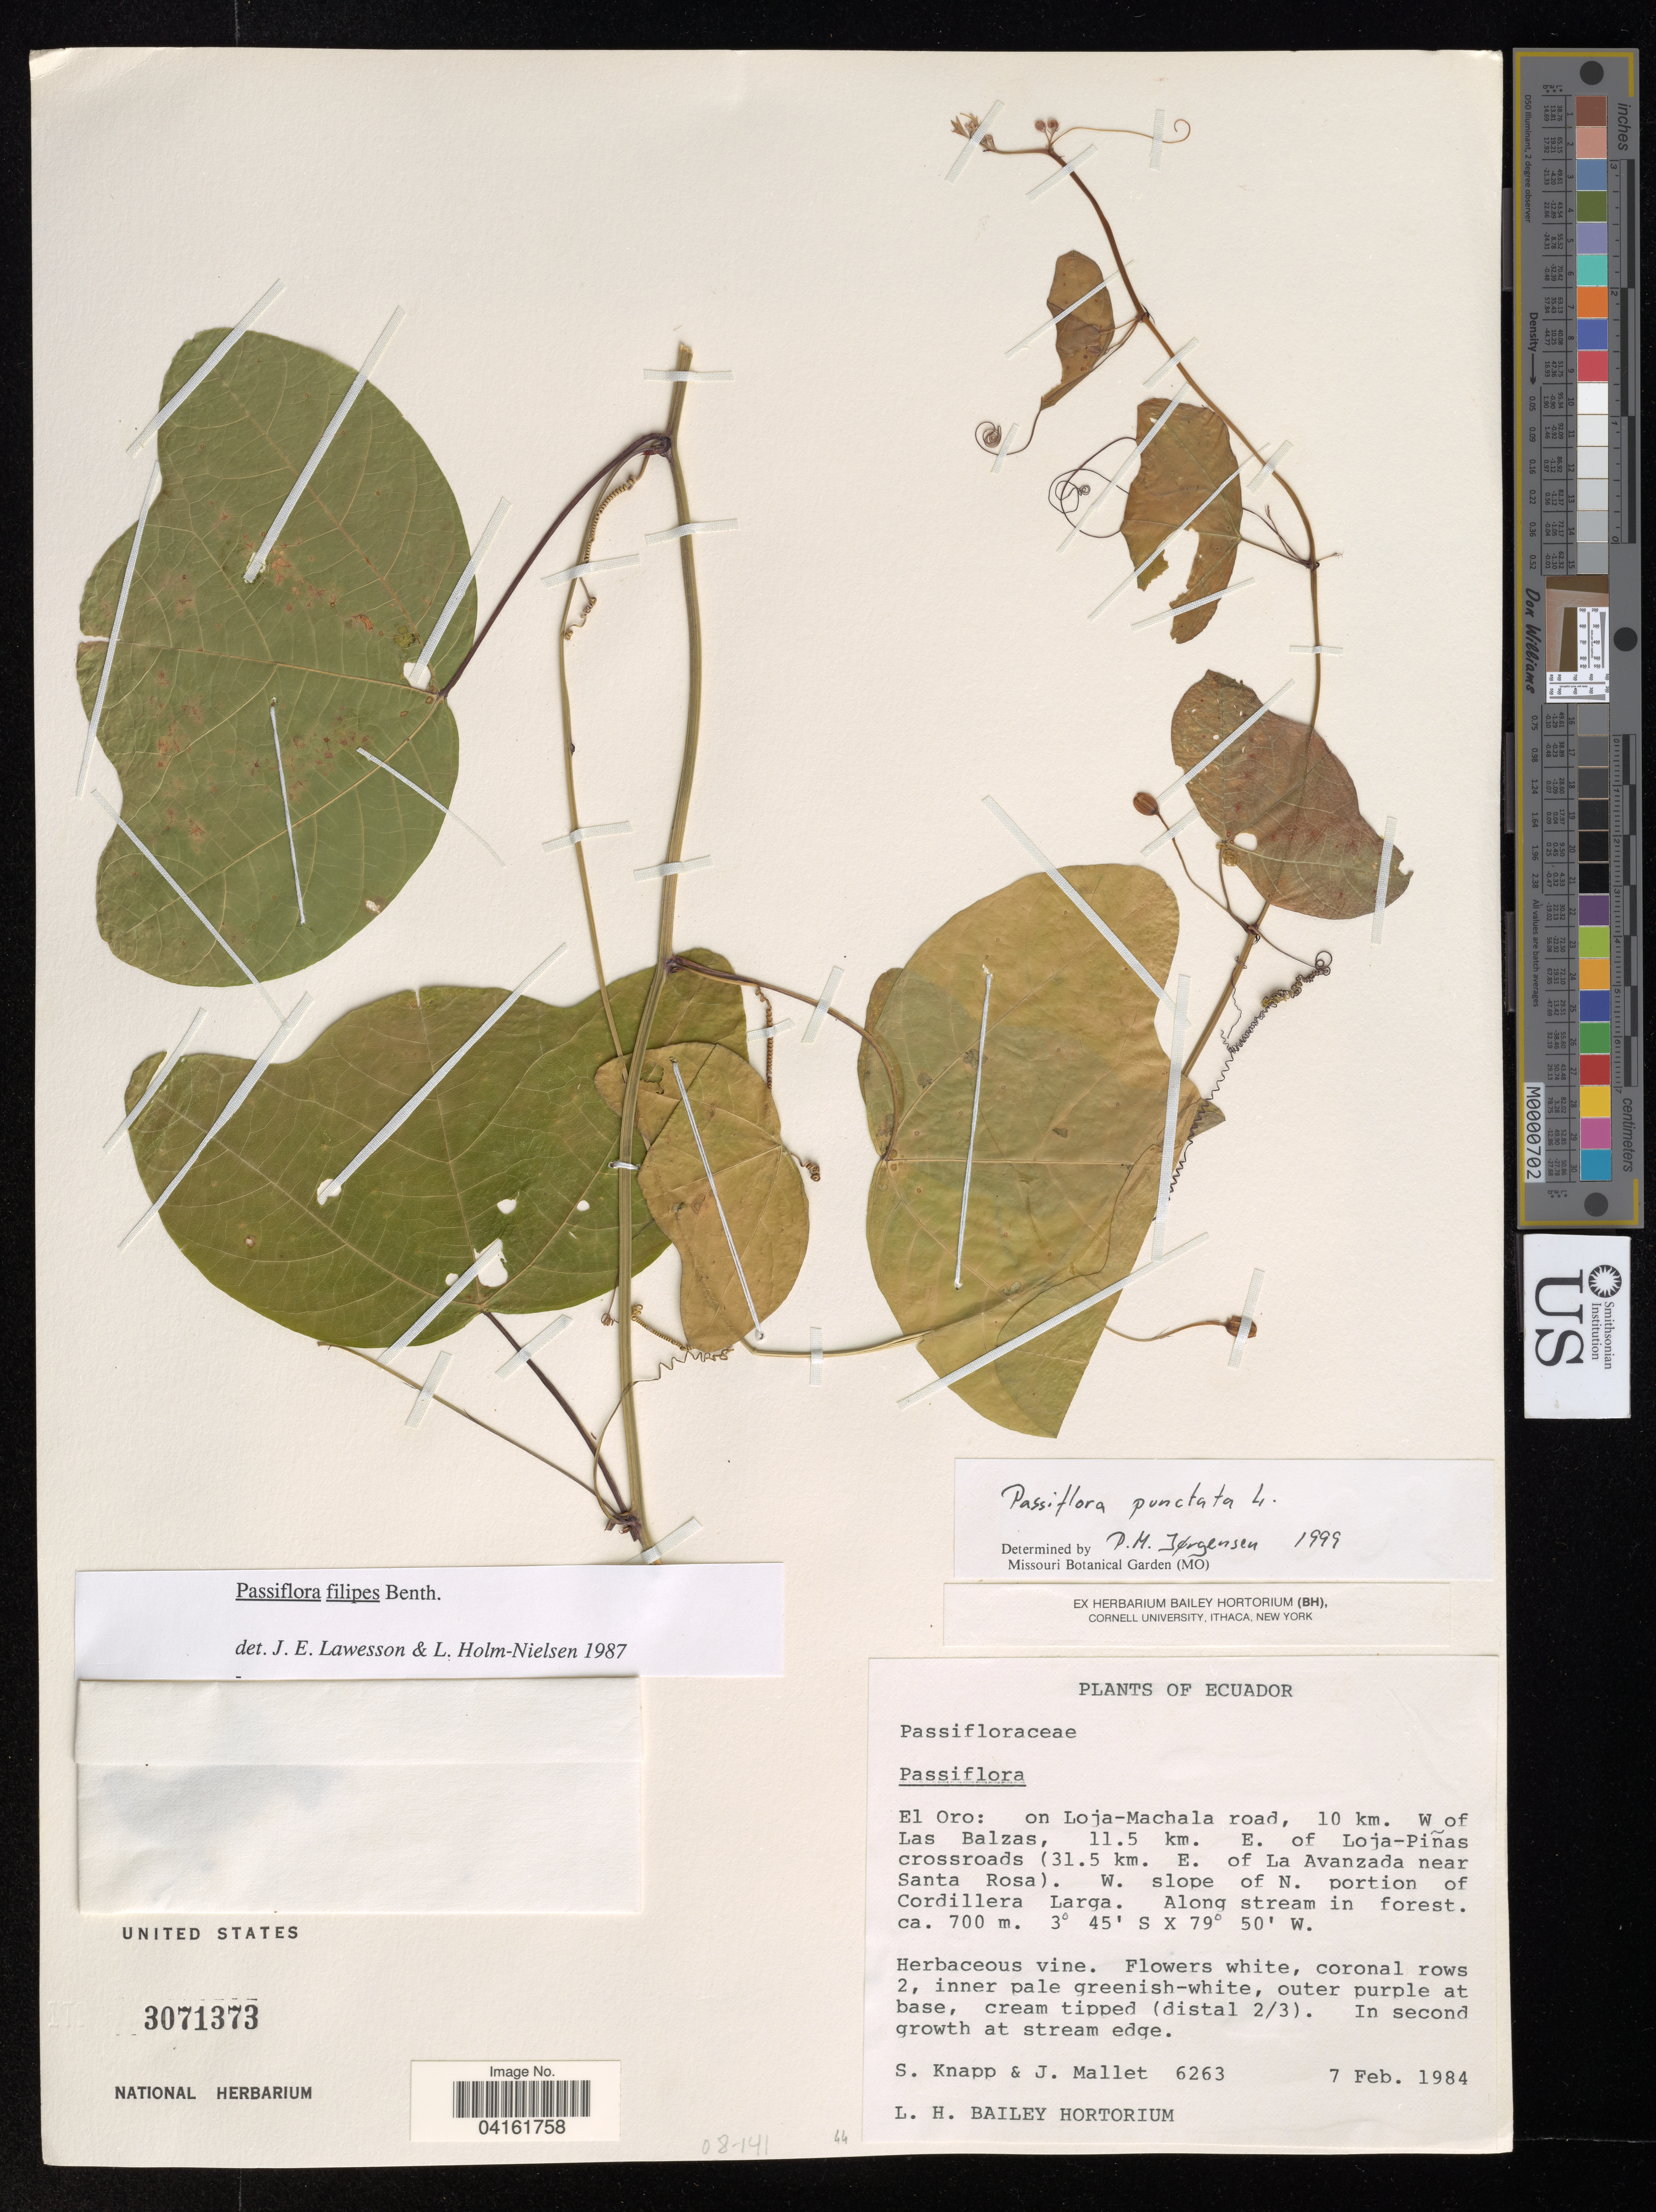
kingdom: Plantae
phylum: Tracheophyta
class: Magnoliopsida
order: Malpighiales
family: Passifloraceae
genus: Passiflora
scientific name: Passiflora punctata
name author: L.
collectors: S. Knapp & J. Mallet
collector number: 6263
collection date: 1984-02-07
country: Ecuador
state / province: El Oro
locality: On Loja-Machala road, 10 km. W of Las Balzas, 11.5 km. E. of Loja-Piñas crossroads (31.5 km. E. of La Avanzada near Santa Rosa). W. slope of N. portion of Cordillera Larga.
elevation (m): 700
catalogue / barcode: US 3071373